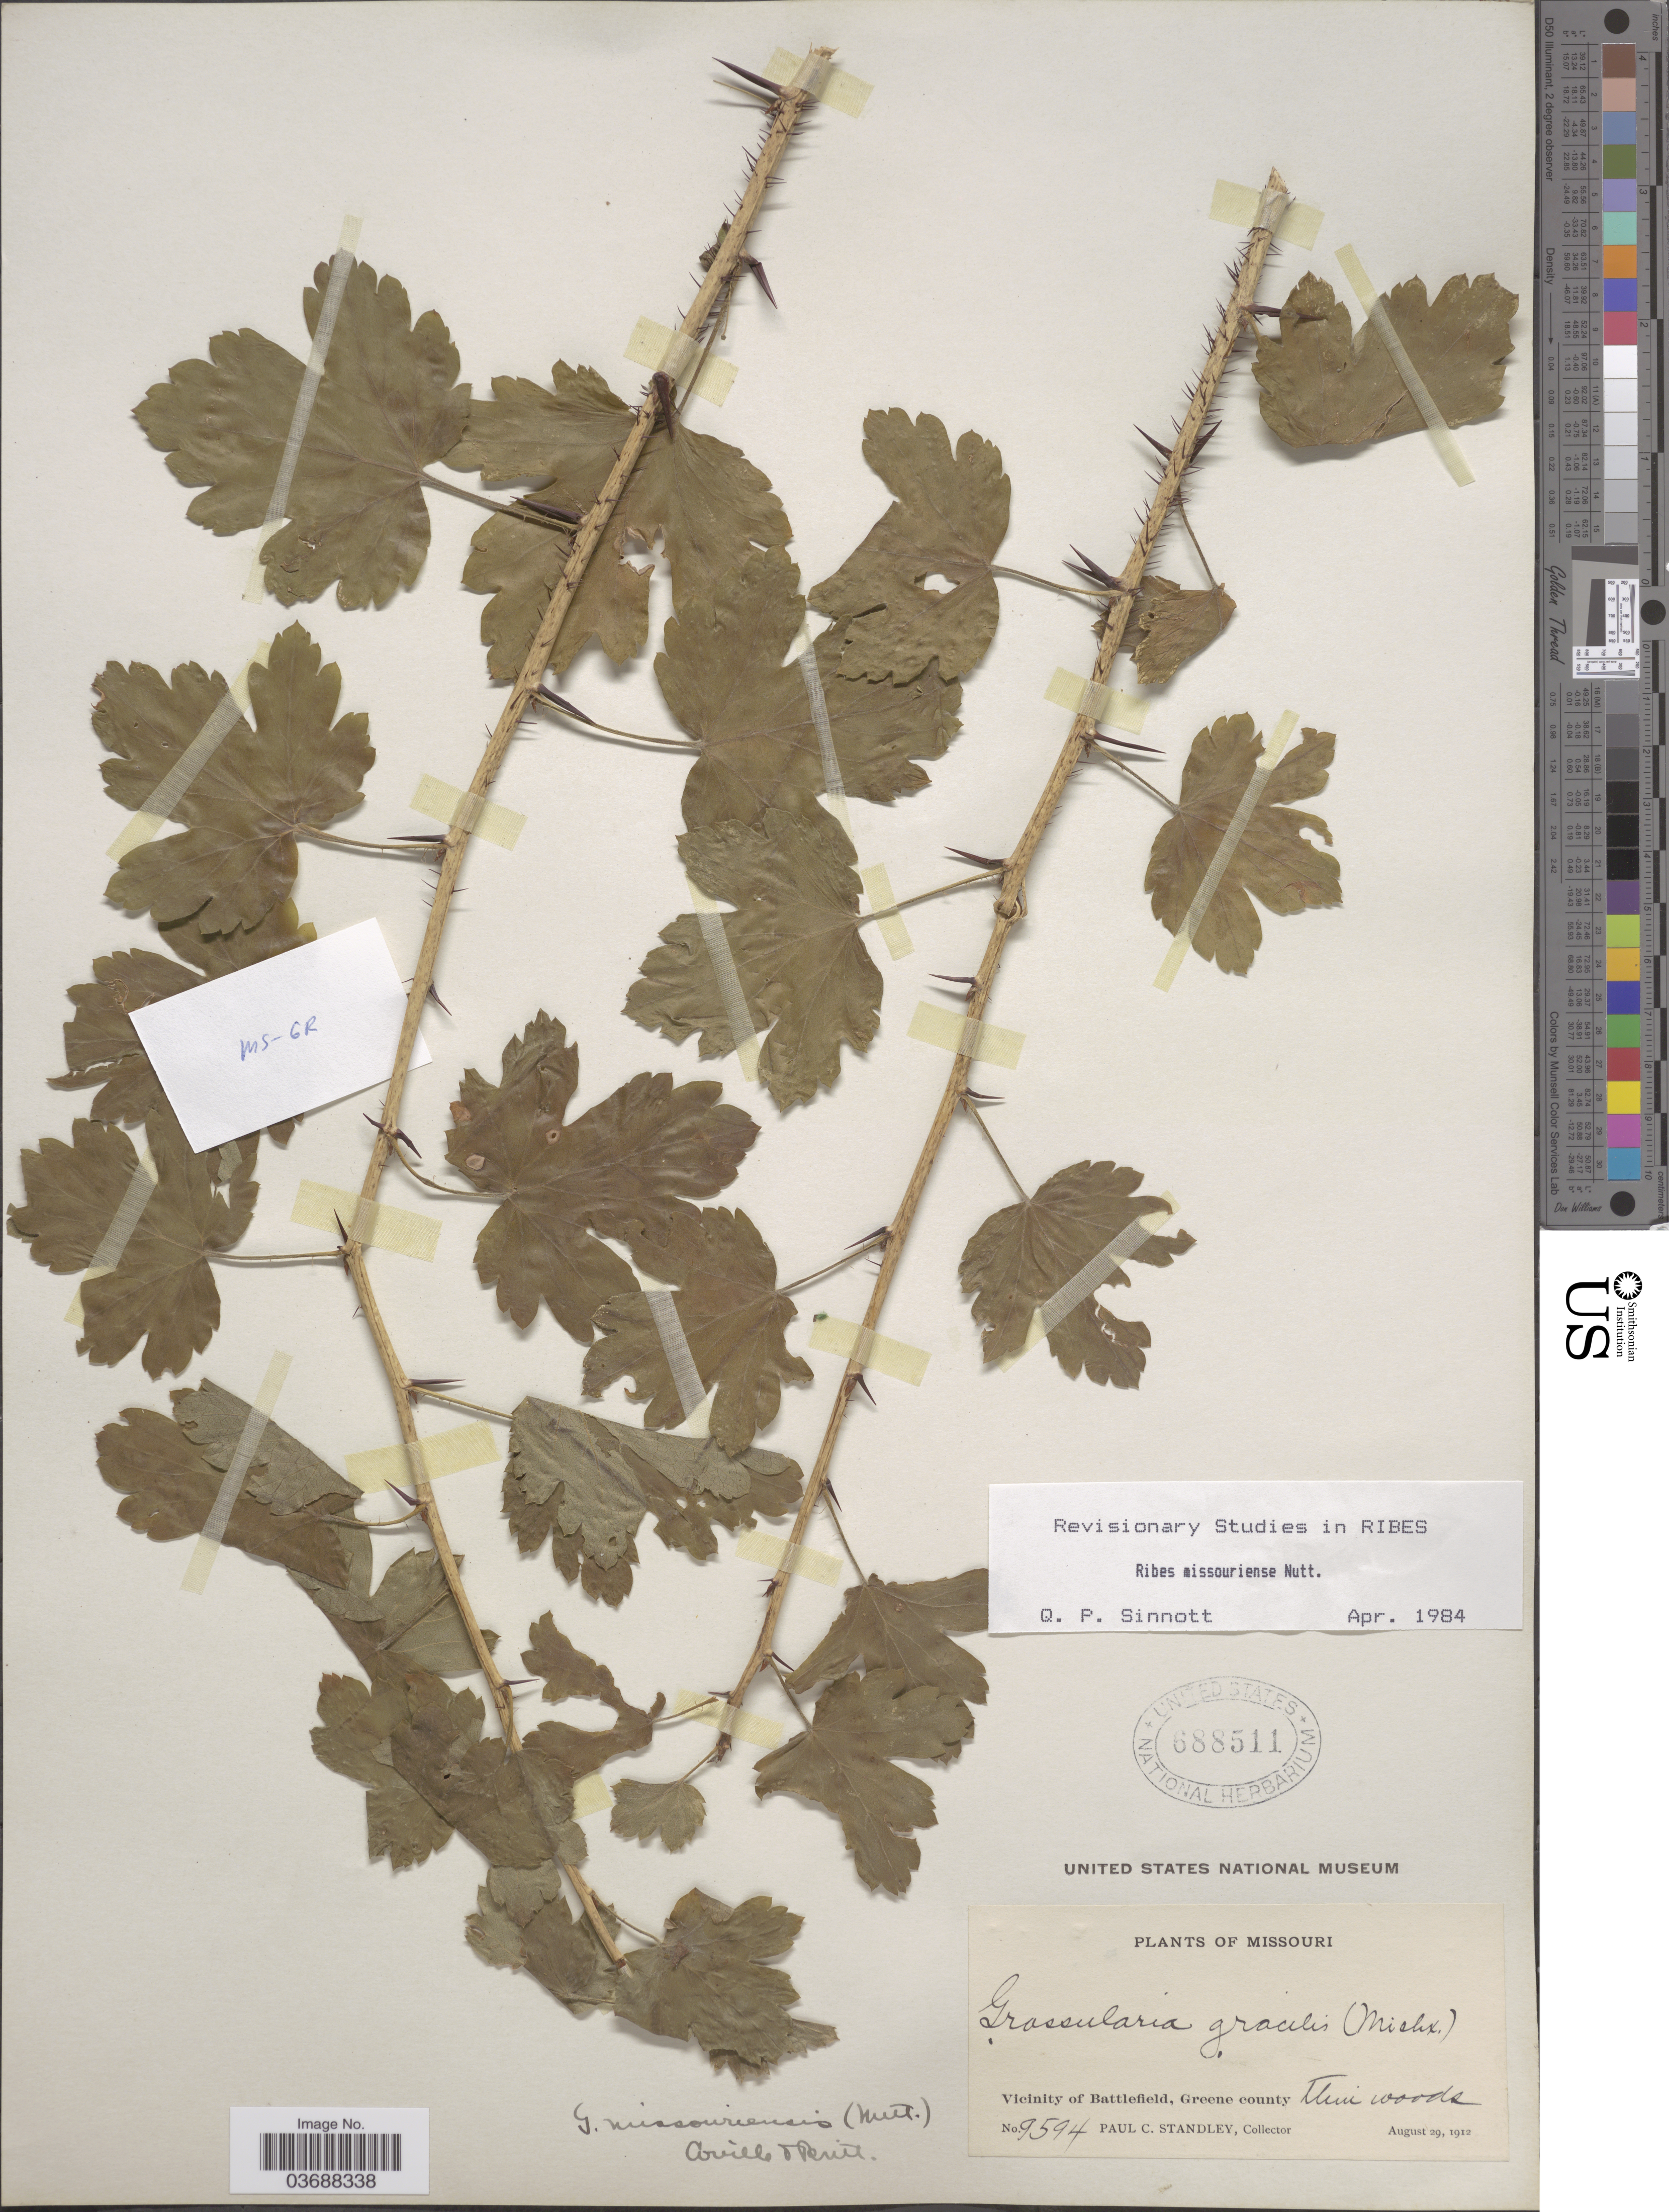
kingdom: Plantae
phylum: Tracheophyta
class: Magnoliopsida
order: Saxifragales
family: Grossulariaceae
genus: Ribes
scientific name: Ribes missouriense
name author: Nutt.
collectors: P. C. Standley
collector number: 9894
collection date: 1912-08-29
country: United States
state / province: Missouri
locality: Vicinity of Battlefield, Greene County.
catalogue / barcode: US 688511